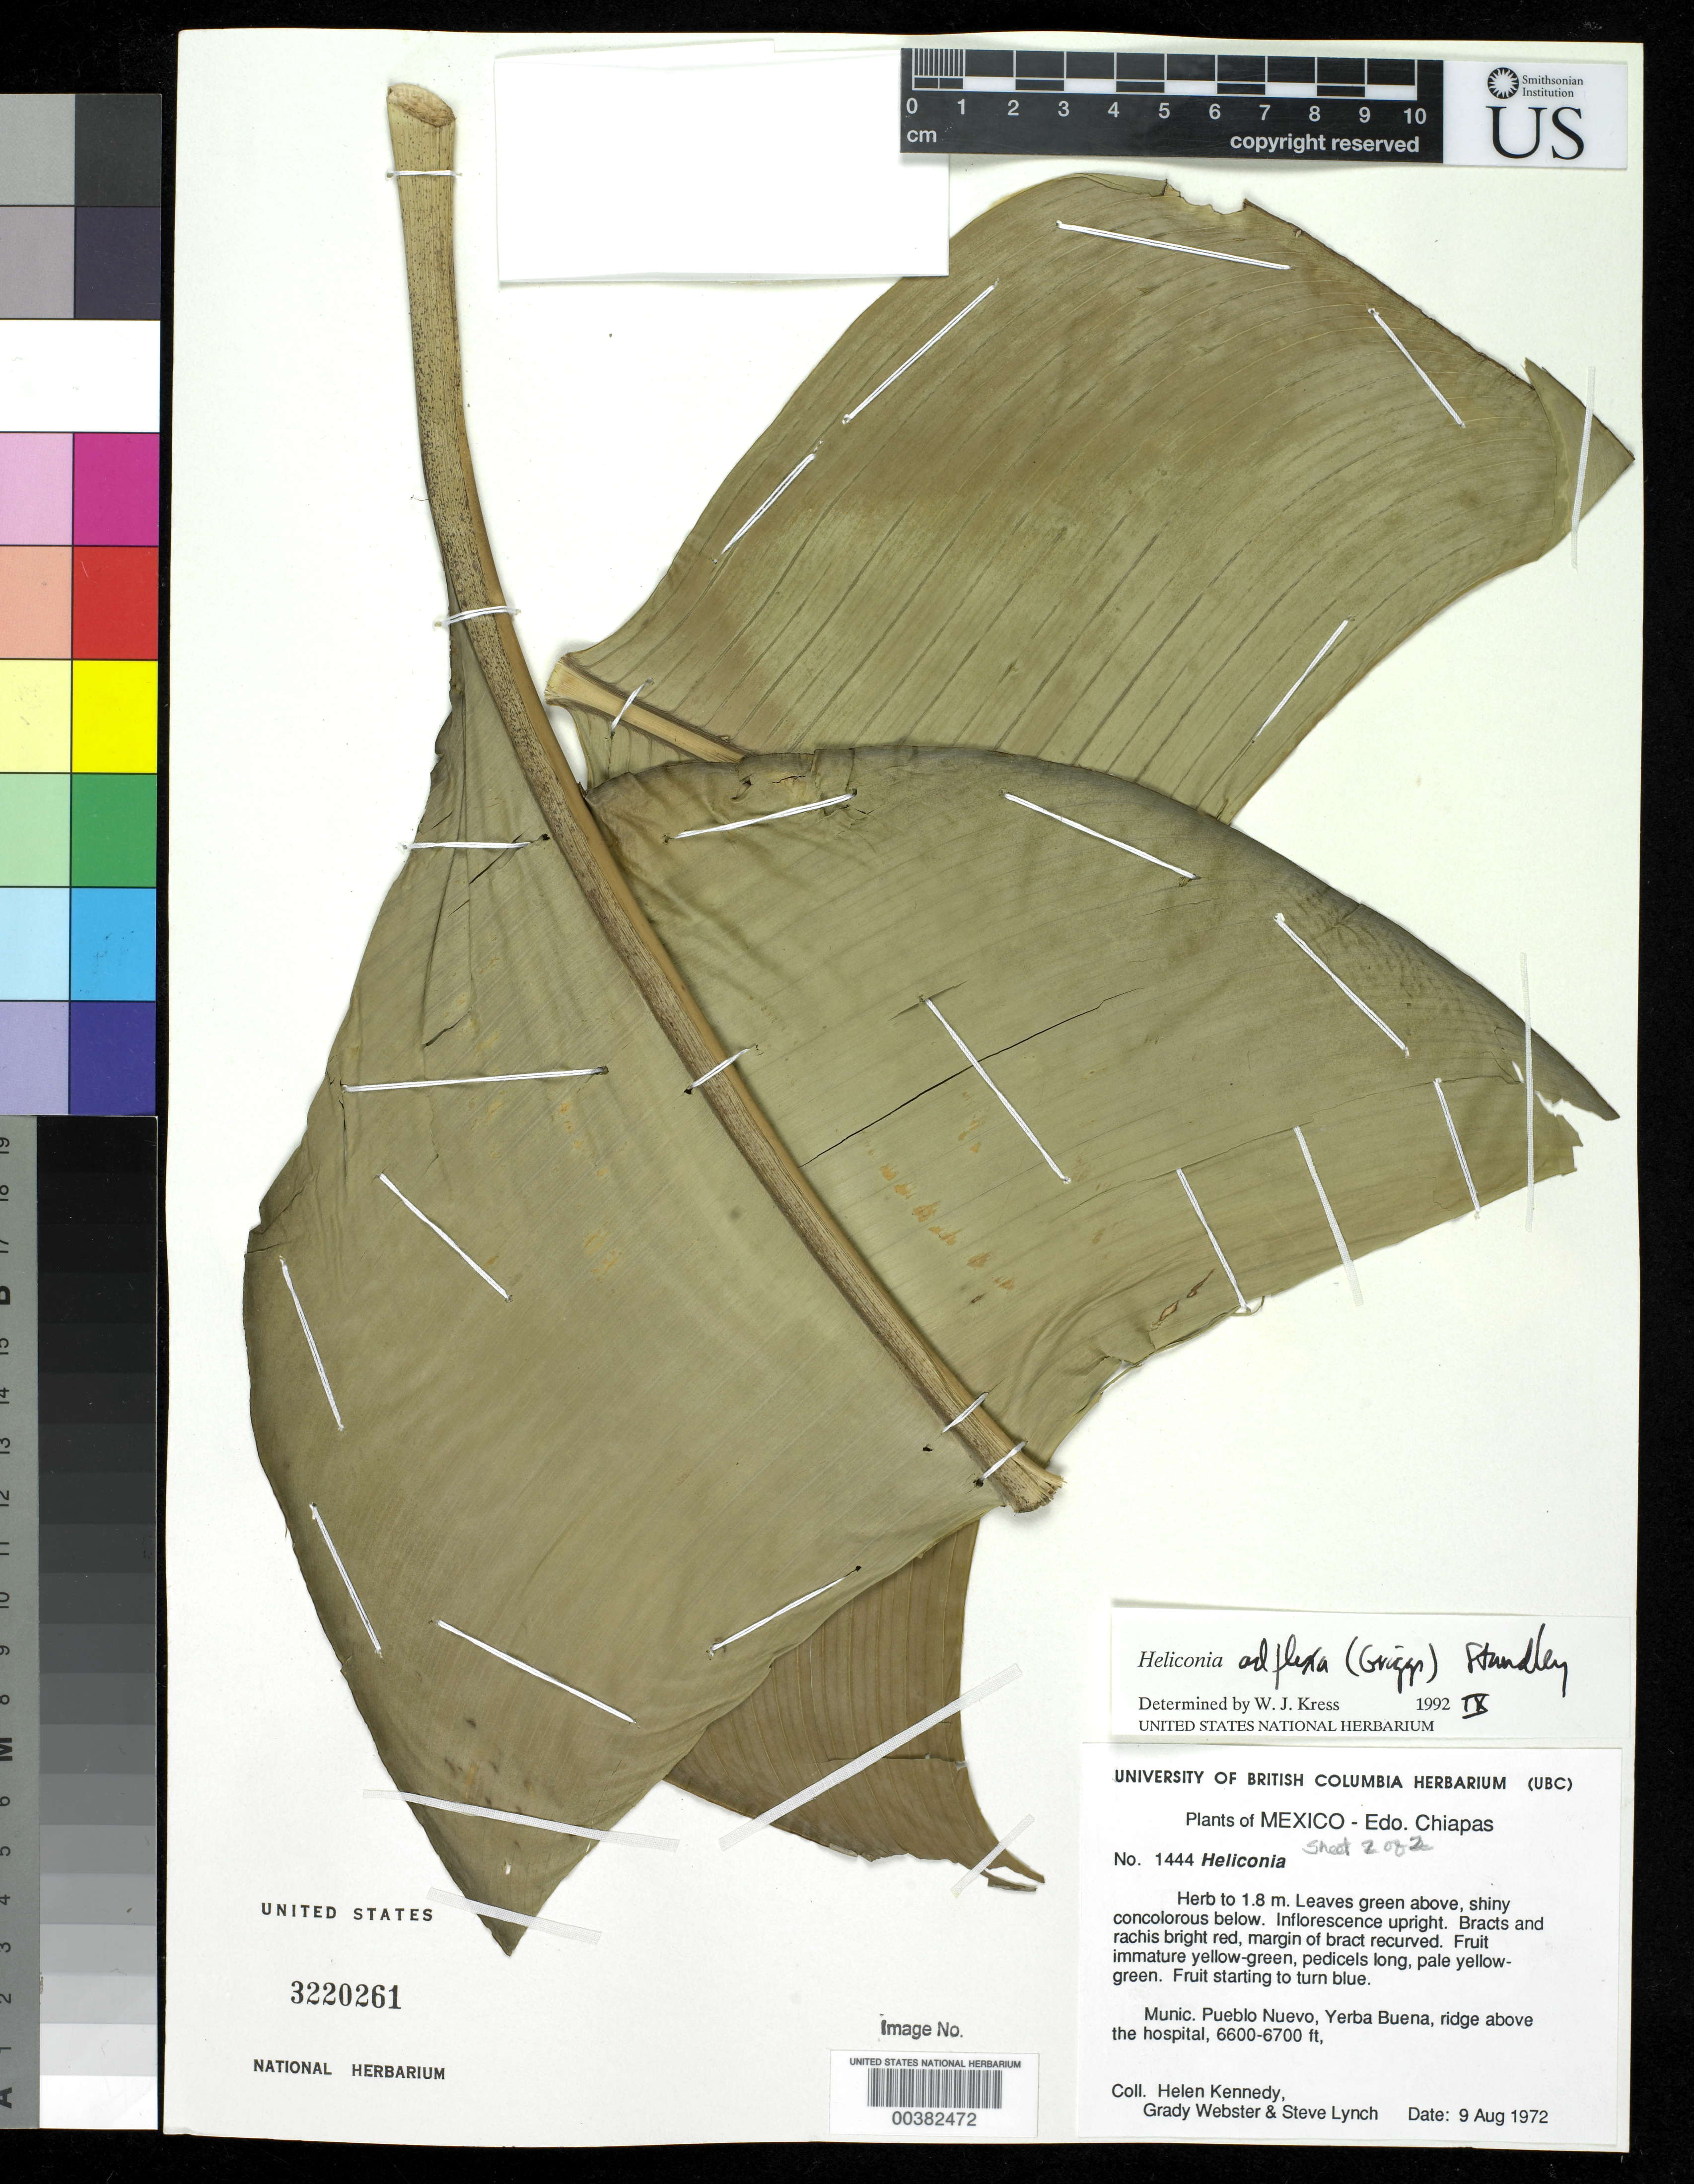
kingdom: Plantae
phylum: Tracheophyta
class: Liliopsida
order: Zingiberales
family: Heliconiaceae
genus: Heliconia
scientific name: Heliconia adflexa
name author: (R.F. Griggs) Standl.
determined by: Kress, W. J., (US), Smithsonian Institution - National Museum of Natural History (UNITED STATES)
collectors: H. Kennedy, G. L. Webster & S. Lynch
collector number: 1444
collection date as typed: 09 Aug 1972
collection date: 1972-08-09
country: Mexico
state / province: Chiapas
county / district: Pueblo Nuevo Solistahuacán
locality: Yerba Buena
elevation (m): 2012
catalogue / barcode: US 3220261